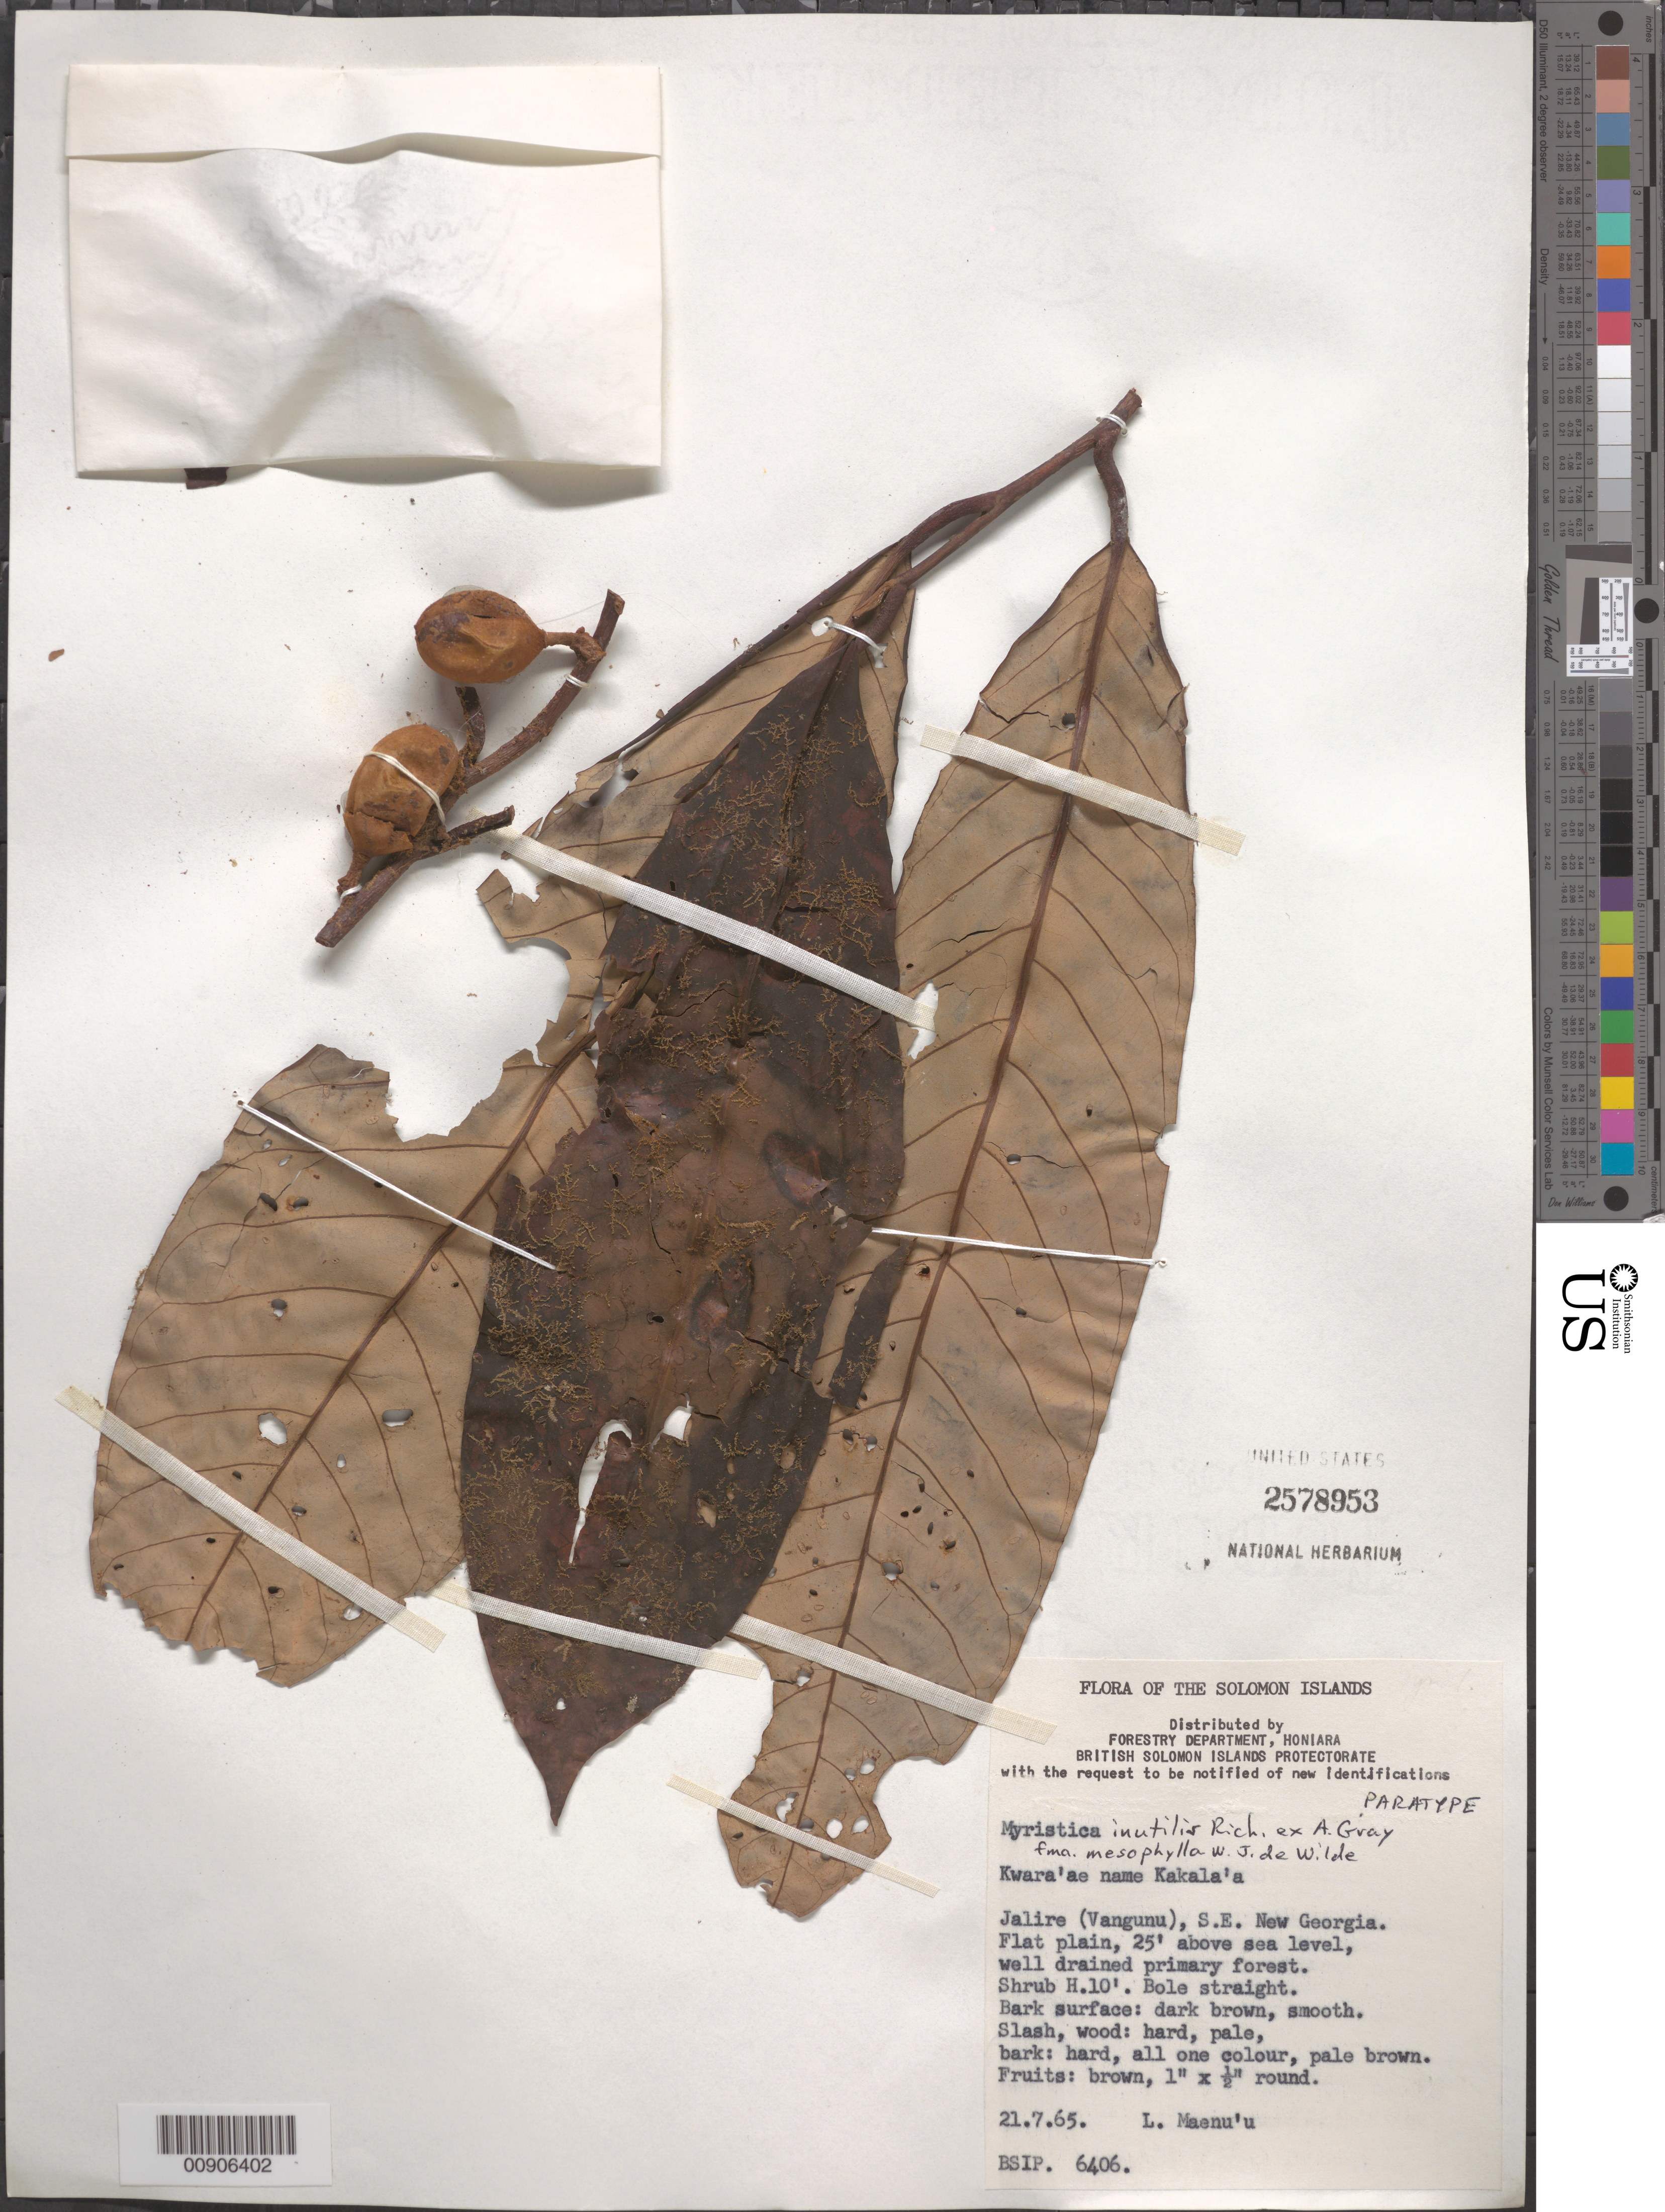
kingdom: Plantae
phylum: Tracheophyta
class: Magnoliopsida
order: Magnoliales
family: Myristicaceae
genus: Myristica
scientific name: Myristica inutilis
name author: W.P. Rich ex A. Gray in Wilkes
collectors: L. Maenu'u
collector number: BSIP 6406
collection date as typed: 21 Jul 1965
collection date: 1965-07-21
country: Solomon Islands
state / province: Western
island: Vangunu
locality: Jalire, S.E. New Georgia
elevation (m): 8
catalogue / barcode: US 2578953